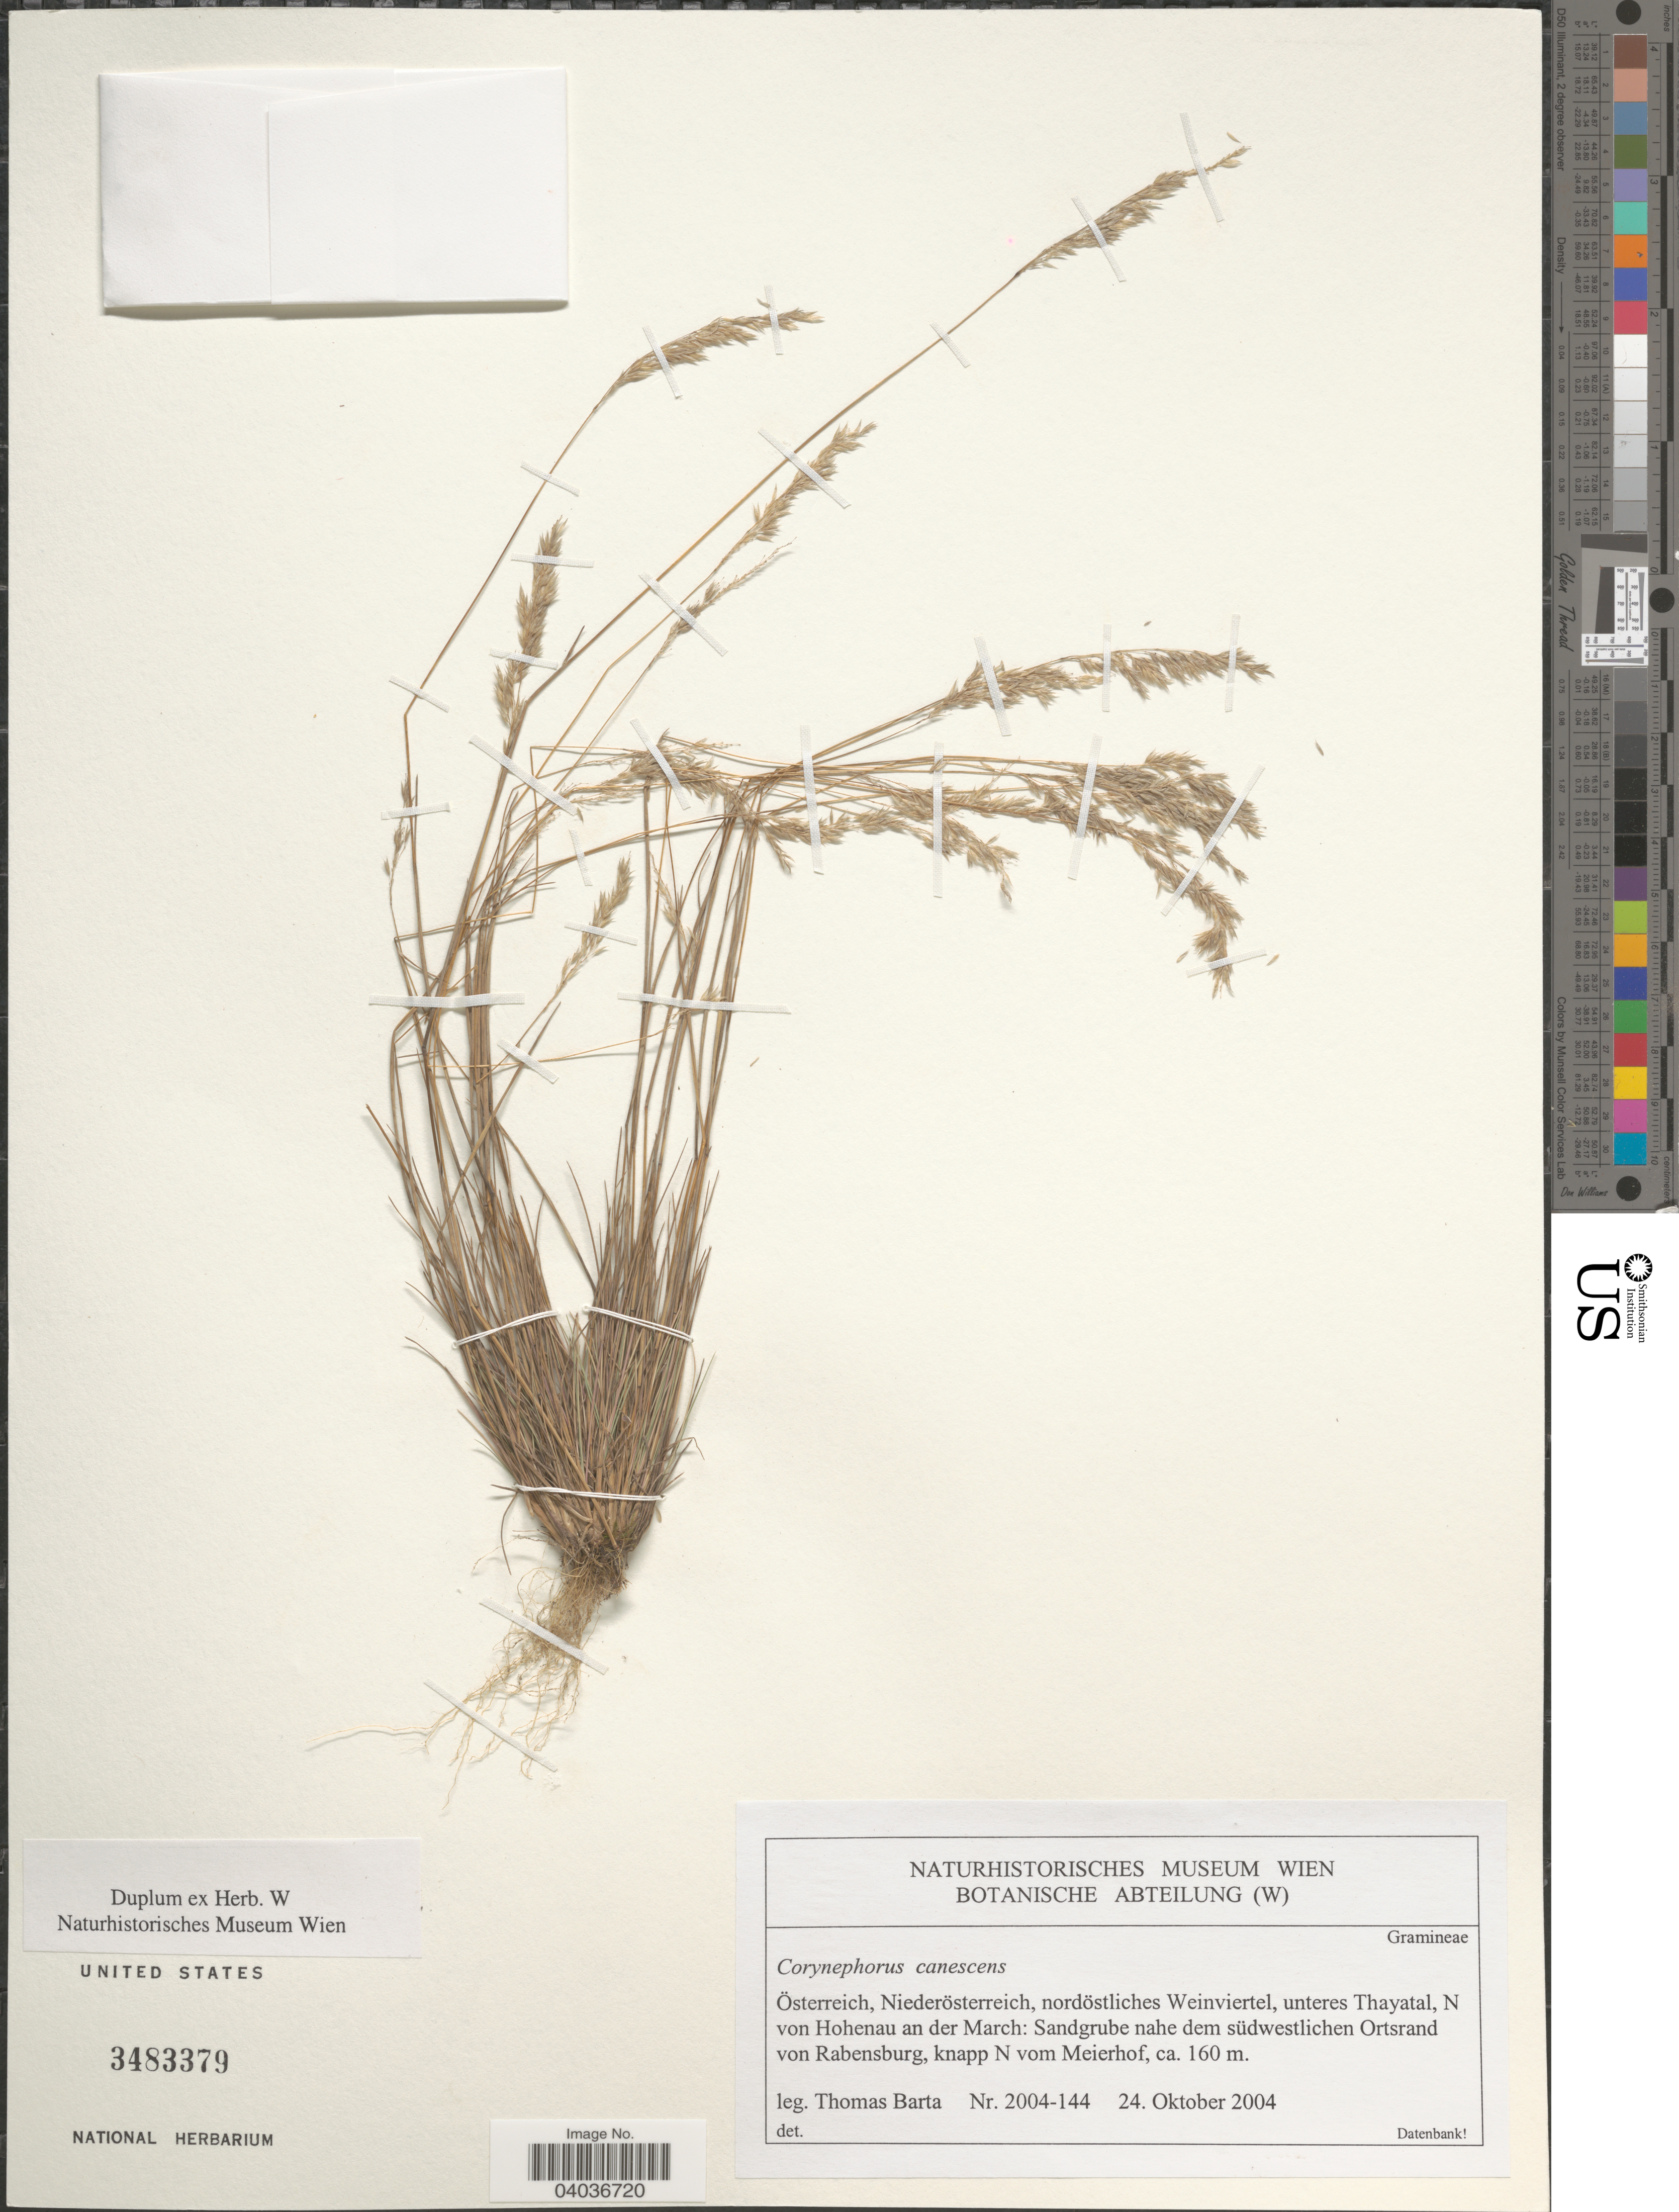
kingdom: Plantae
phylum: Tracheophyta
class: Liliopsida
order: Poales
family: Poaceae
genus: Corynephorus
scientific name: Corynephorus canescens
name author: (L, MEL) P. Beauv.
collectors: T. Barta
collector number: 2004-144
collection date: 2004-10-24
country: Austria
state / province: Niederosterreich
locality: Österreich, nordöstliches Weinviertel, unteres Thayatal, N von Hohenau an der March: Sandgrube nahe dem südwestlichen Ortsrand von Rabensburg, knapp N vom Meierhof.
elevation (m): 160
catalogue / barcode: US 3483379